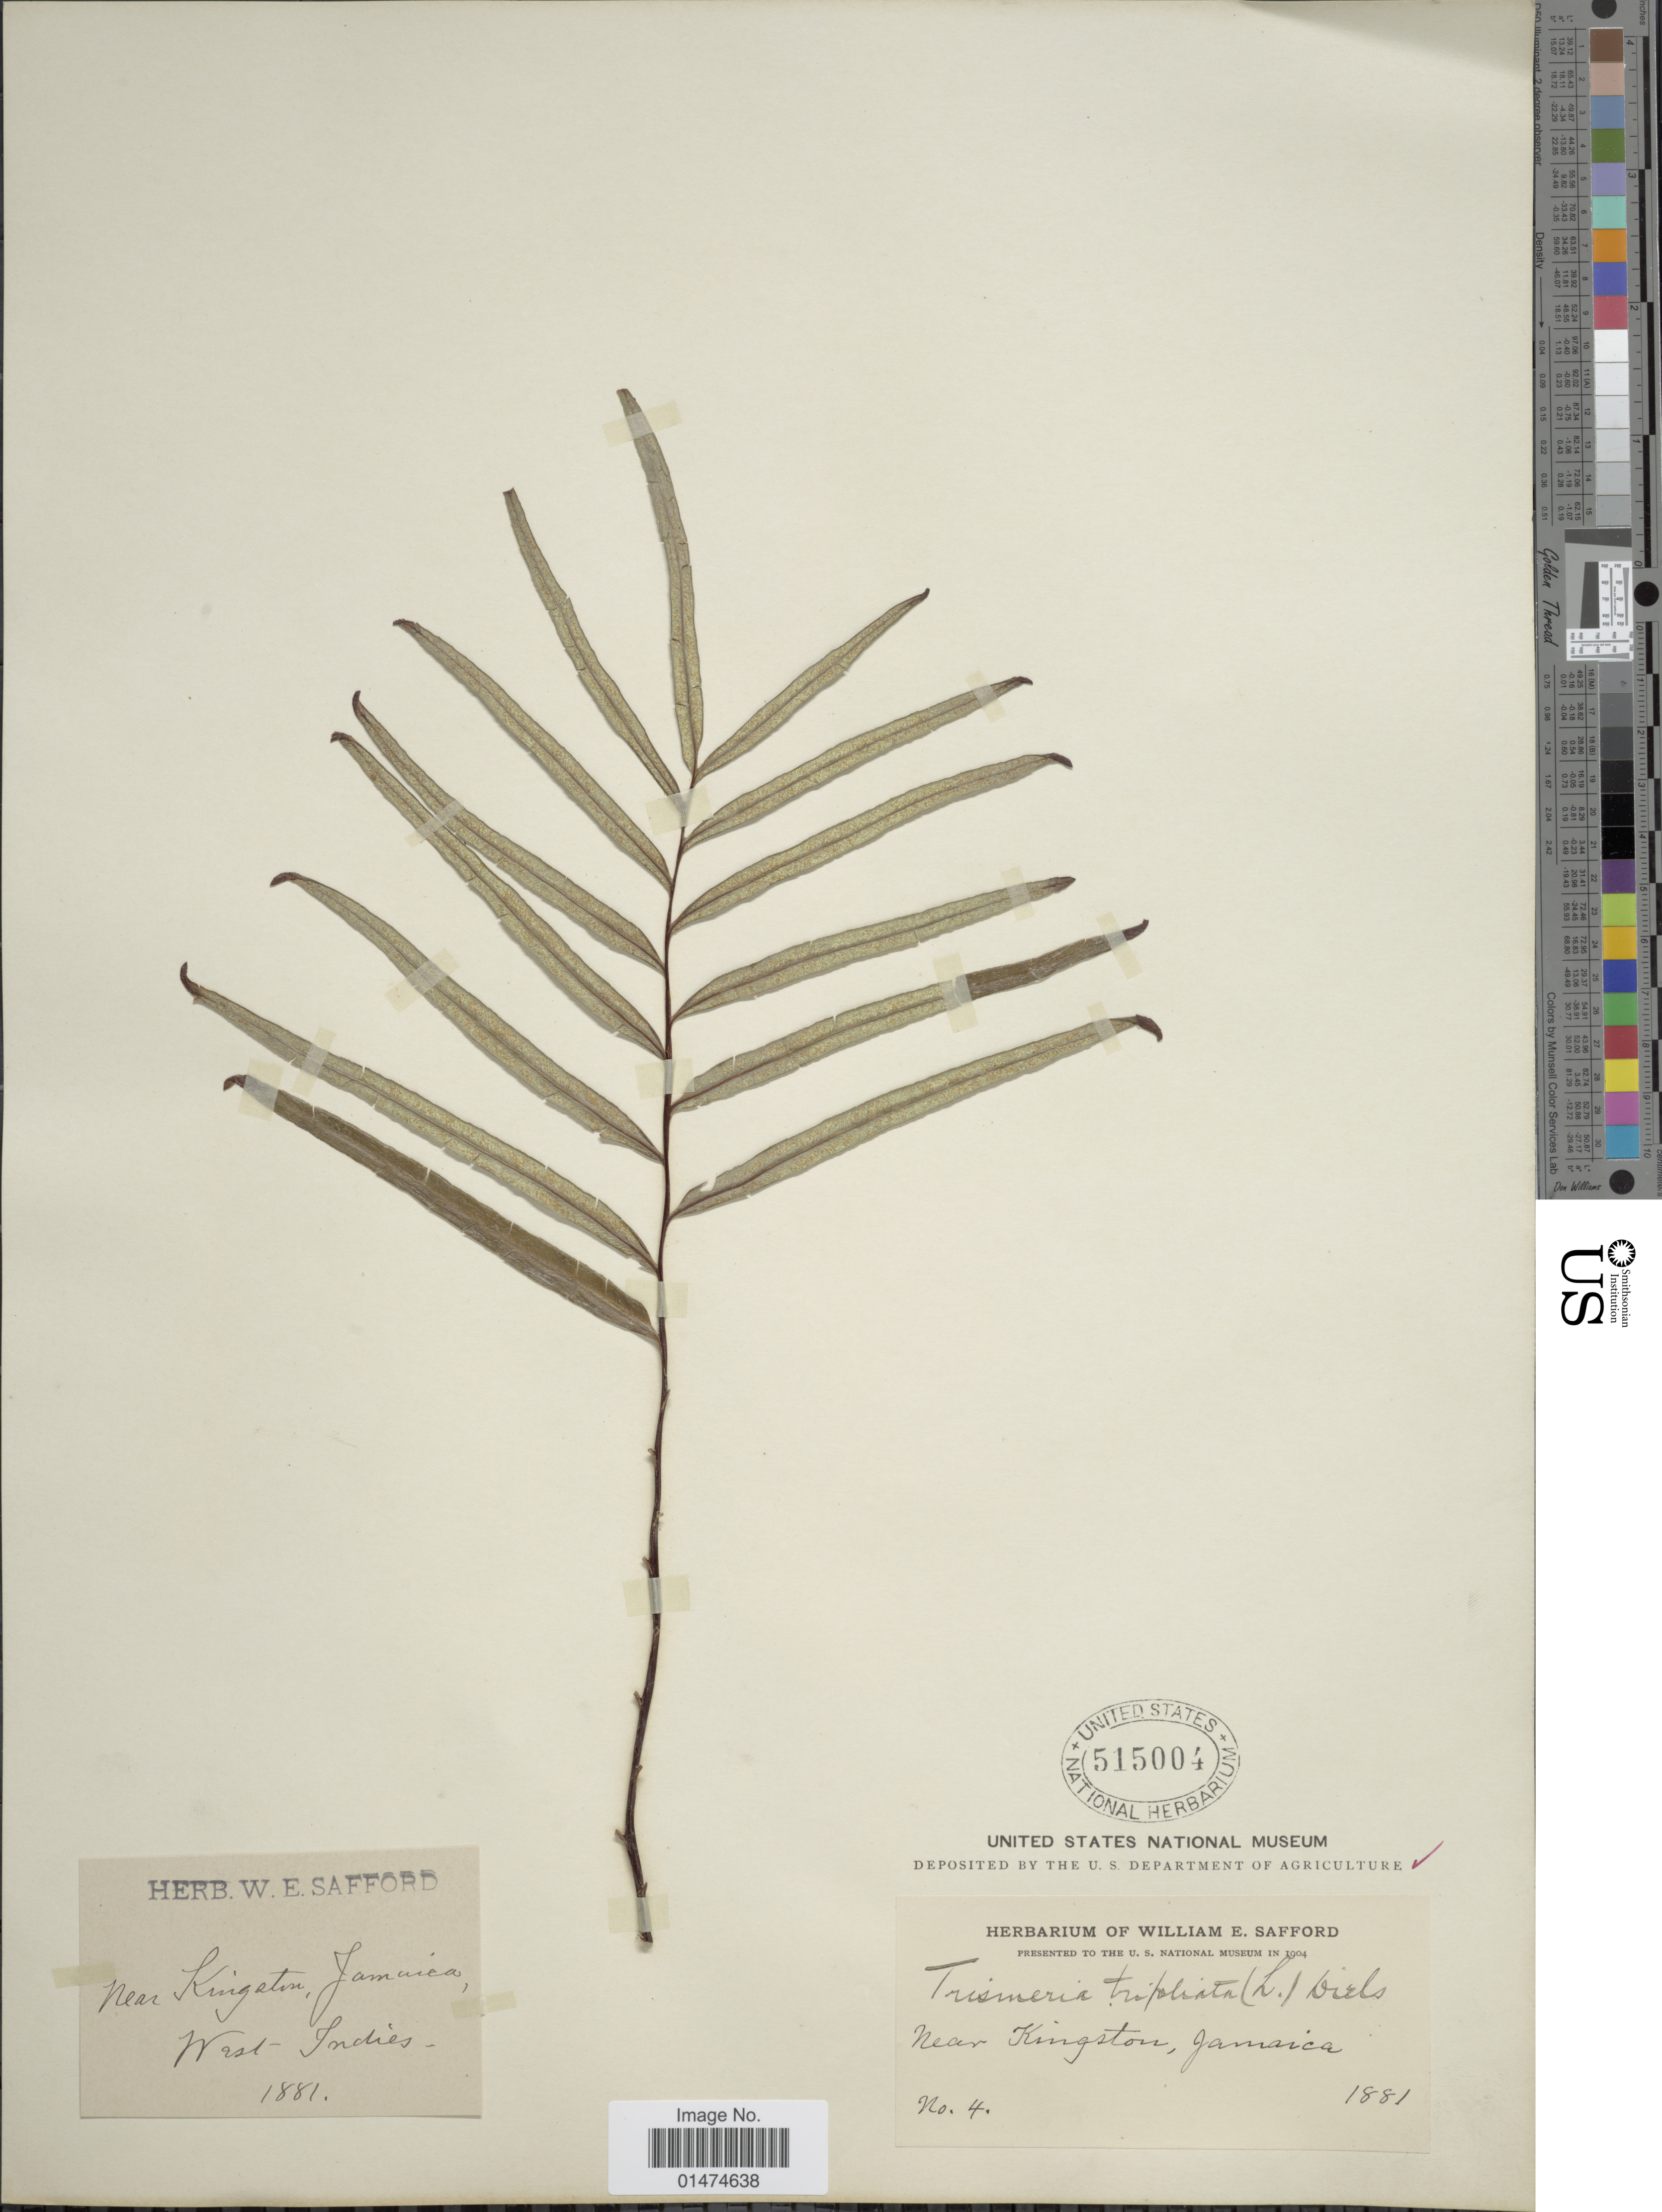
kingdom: Plantae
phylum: Tracheophyta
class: Polypodiopsida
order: Polypodiales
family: Pteridaceae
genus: Pityrogramma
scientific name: Pityrogramma trifoliata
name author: (L.) R.M. Tryon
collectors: ex herb. W. E. Safford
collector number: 4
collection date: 1881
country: Jamaica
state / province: Kingston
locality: Near Kingston, Jamaica.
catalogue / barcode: US 515004